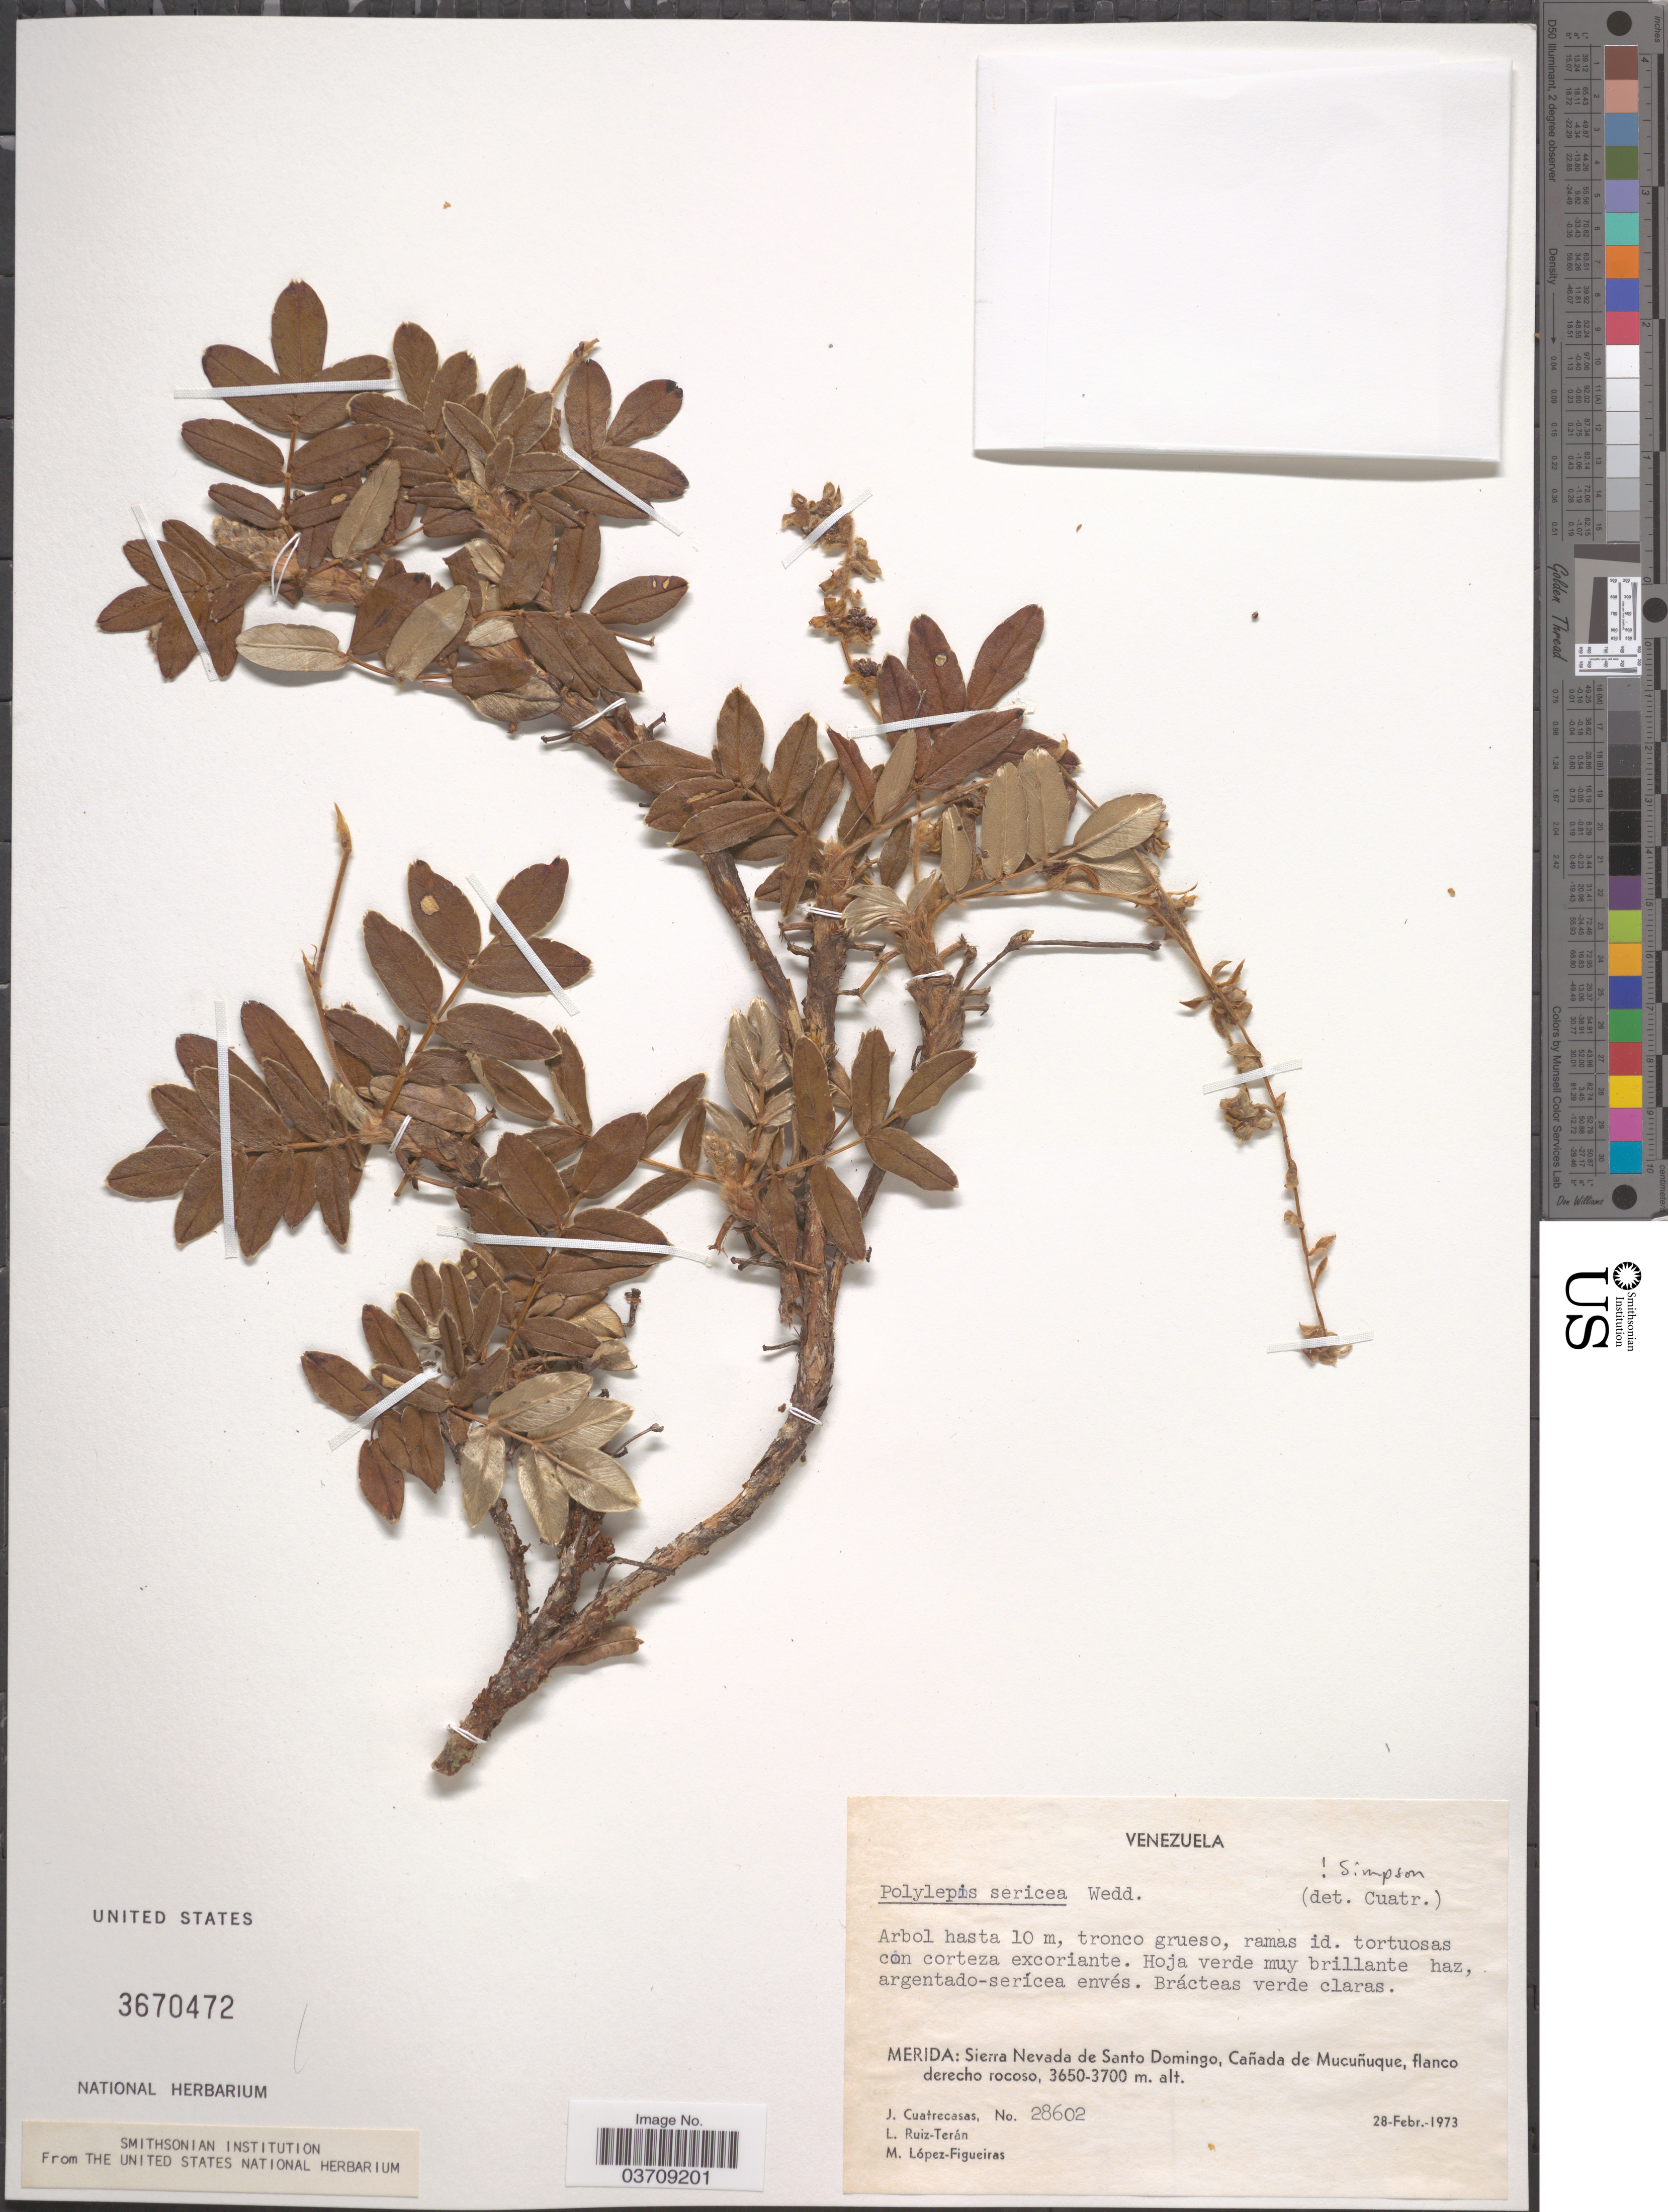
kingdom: Plantae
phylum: Tracheophyta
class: Magnoliopsida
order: Rosales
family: Rosaceae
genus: Polylepis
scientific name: Polylepis sericea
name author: Wedd.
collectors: J. Cuatrecasas, L. E. Ruíz-Terán & M. López Figueiras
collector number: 28602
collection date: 1973-02-28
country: Venezuela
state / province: Merida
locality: Sierra Nevada de Santo Domingo, Cañada de Mucuñuque, flanco derecho rocoso.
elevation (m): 3650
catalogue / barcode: US 3670472